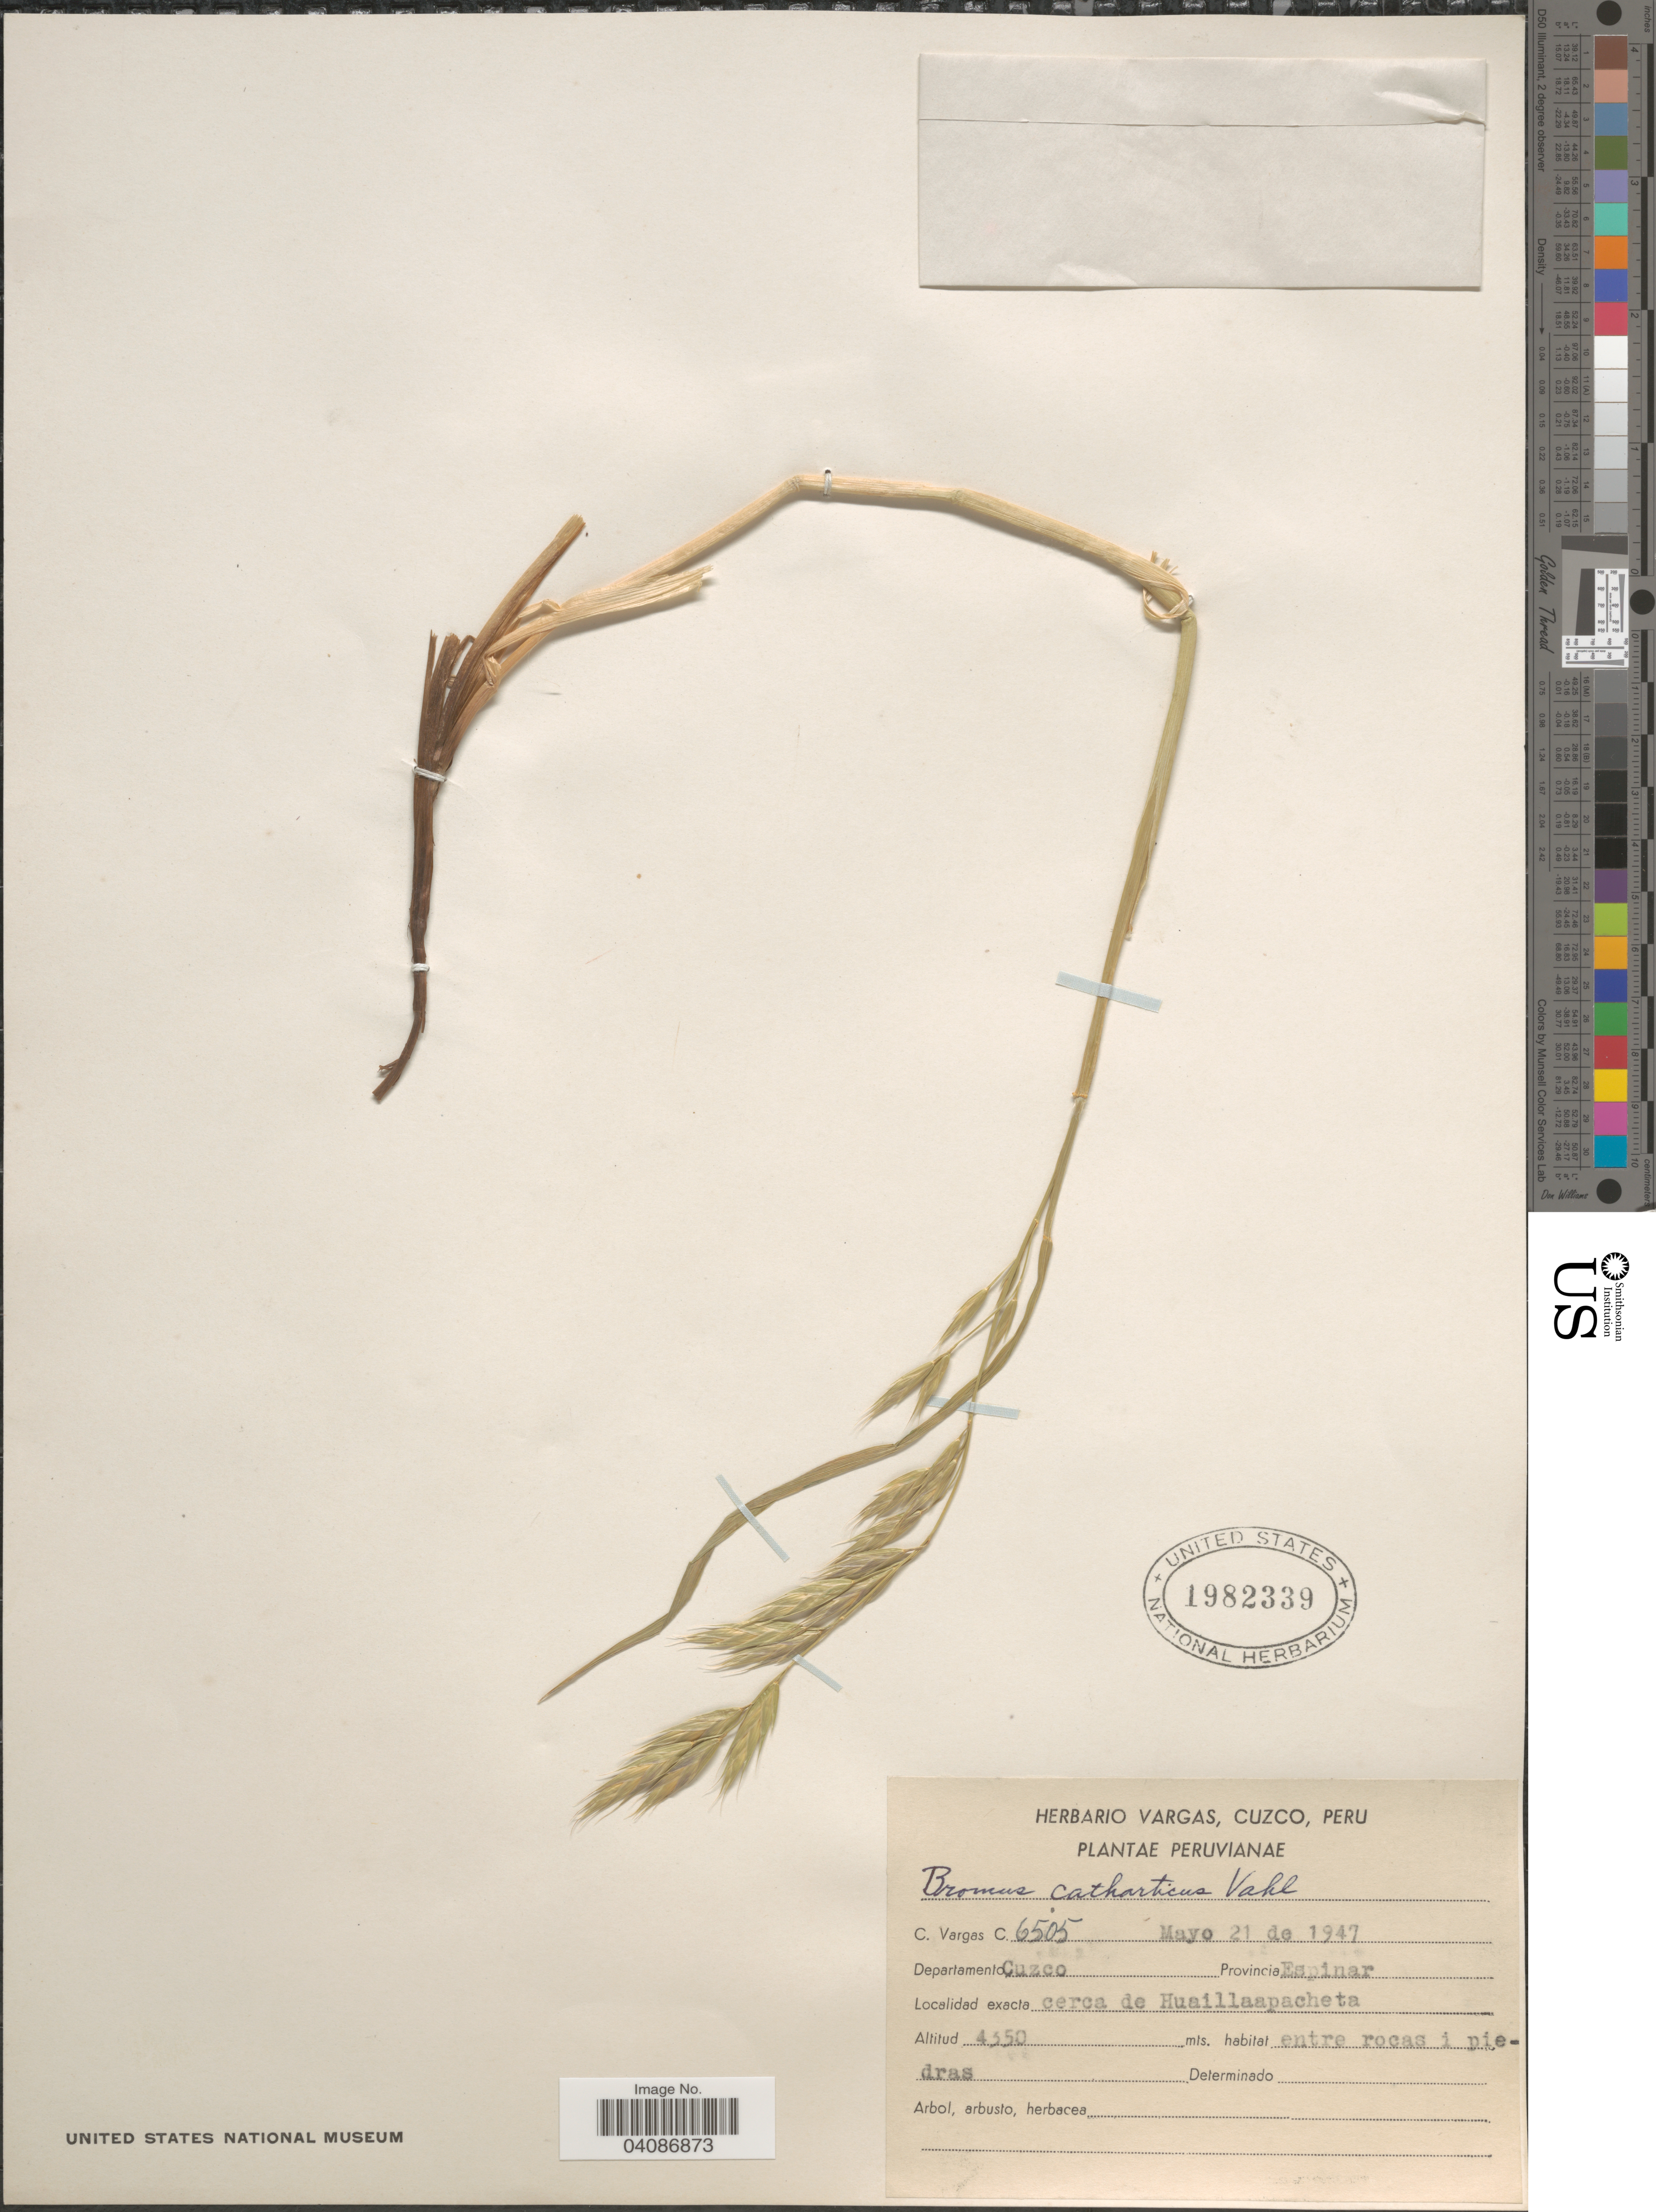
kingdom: Plantae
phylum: Tracheophyta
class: Liliopsida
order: Poales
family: Poaceae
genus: Bromus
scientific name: Bromus catharticus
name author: Vahl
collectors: C. Vargas Calderón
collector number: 6505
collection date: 1947-05-21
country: Peru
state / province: Cusco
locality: Peruvianae. Departamento Cuzco. Provincia Espinar. Cerca de Huaillaspacheta.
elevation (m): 4350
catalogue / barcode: US 1982339